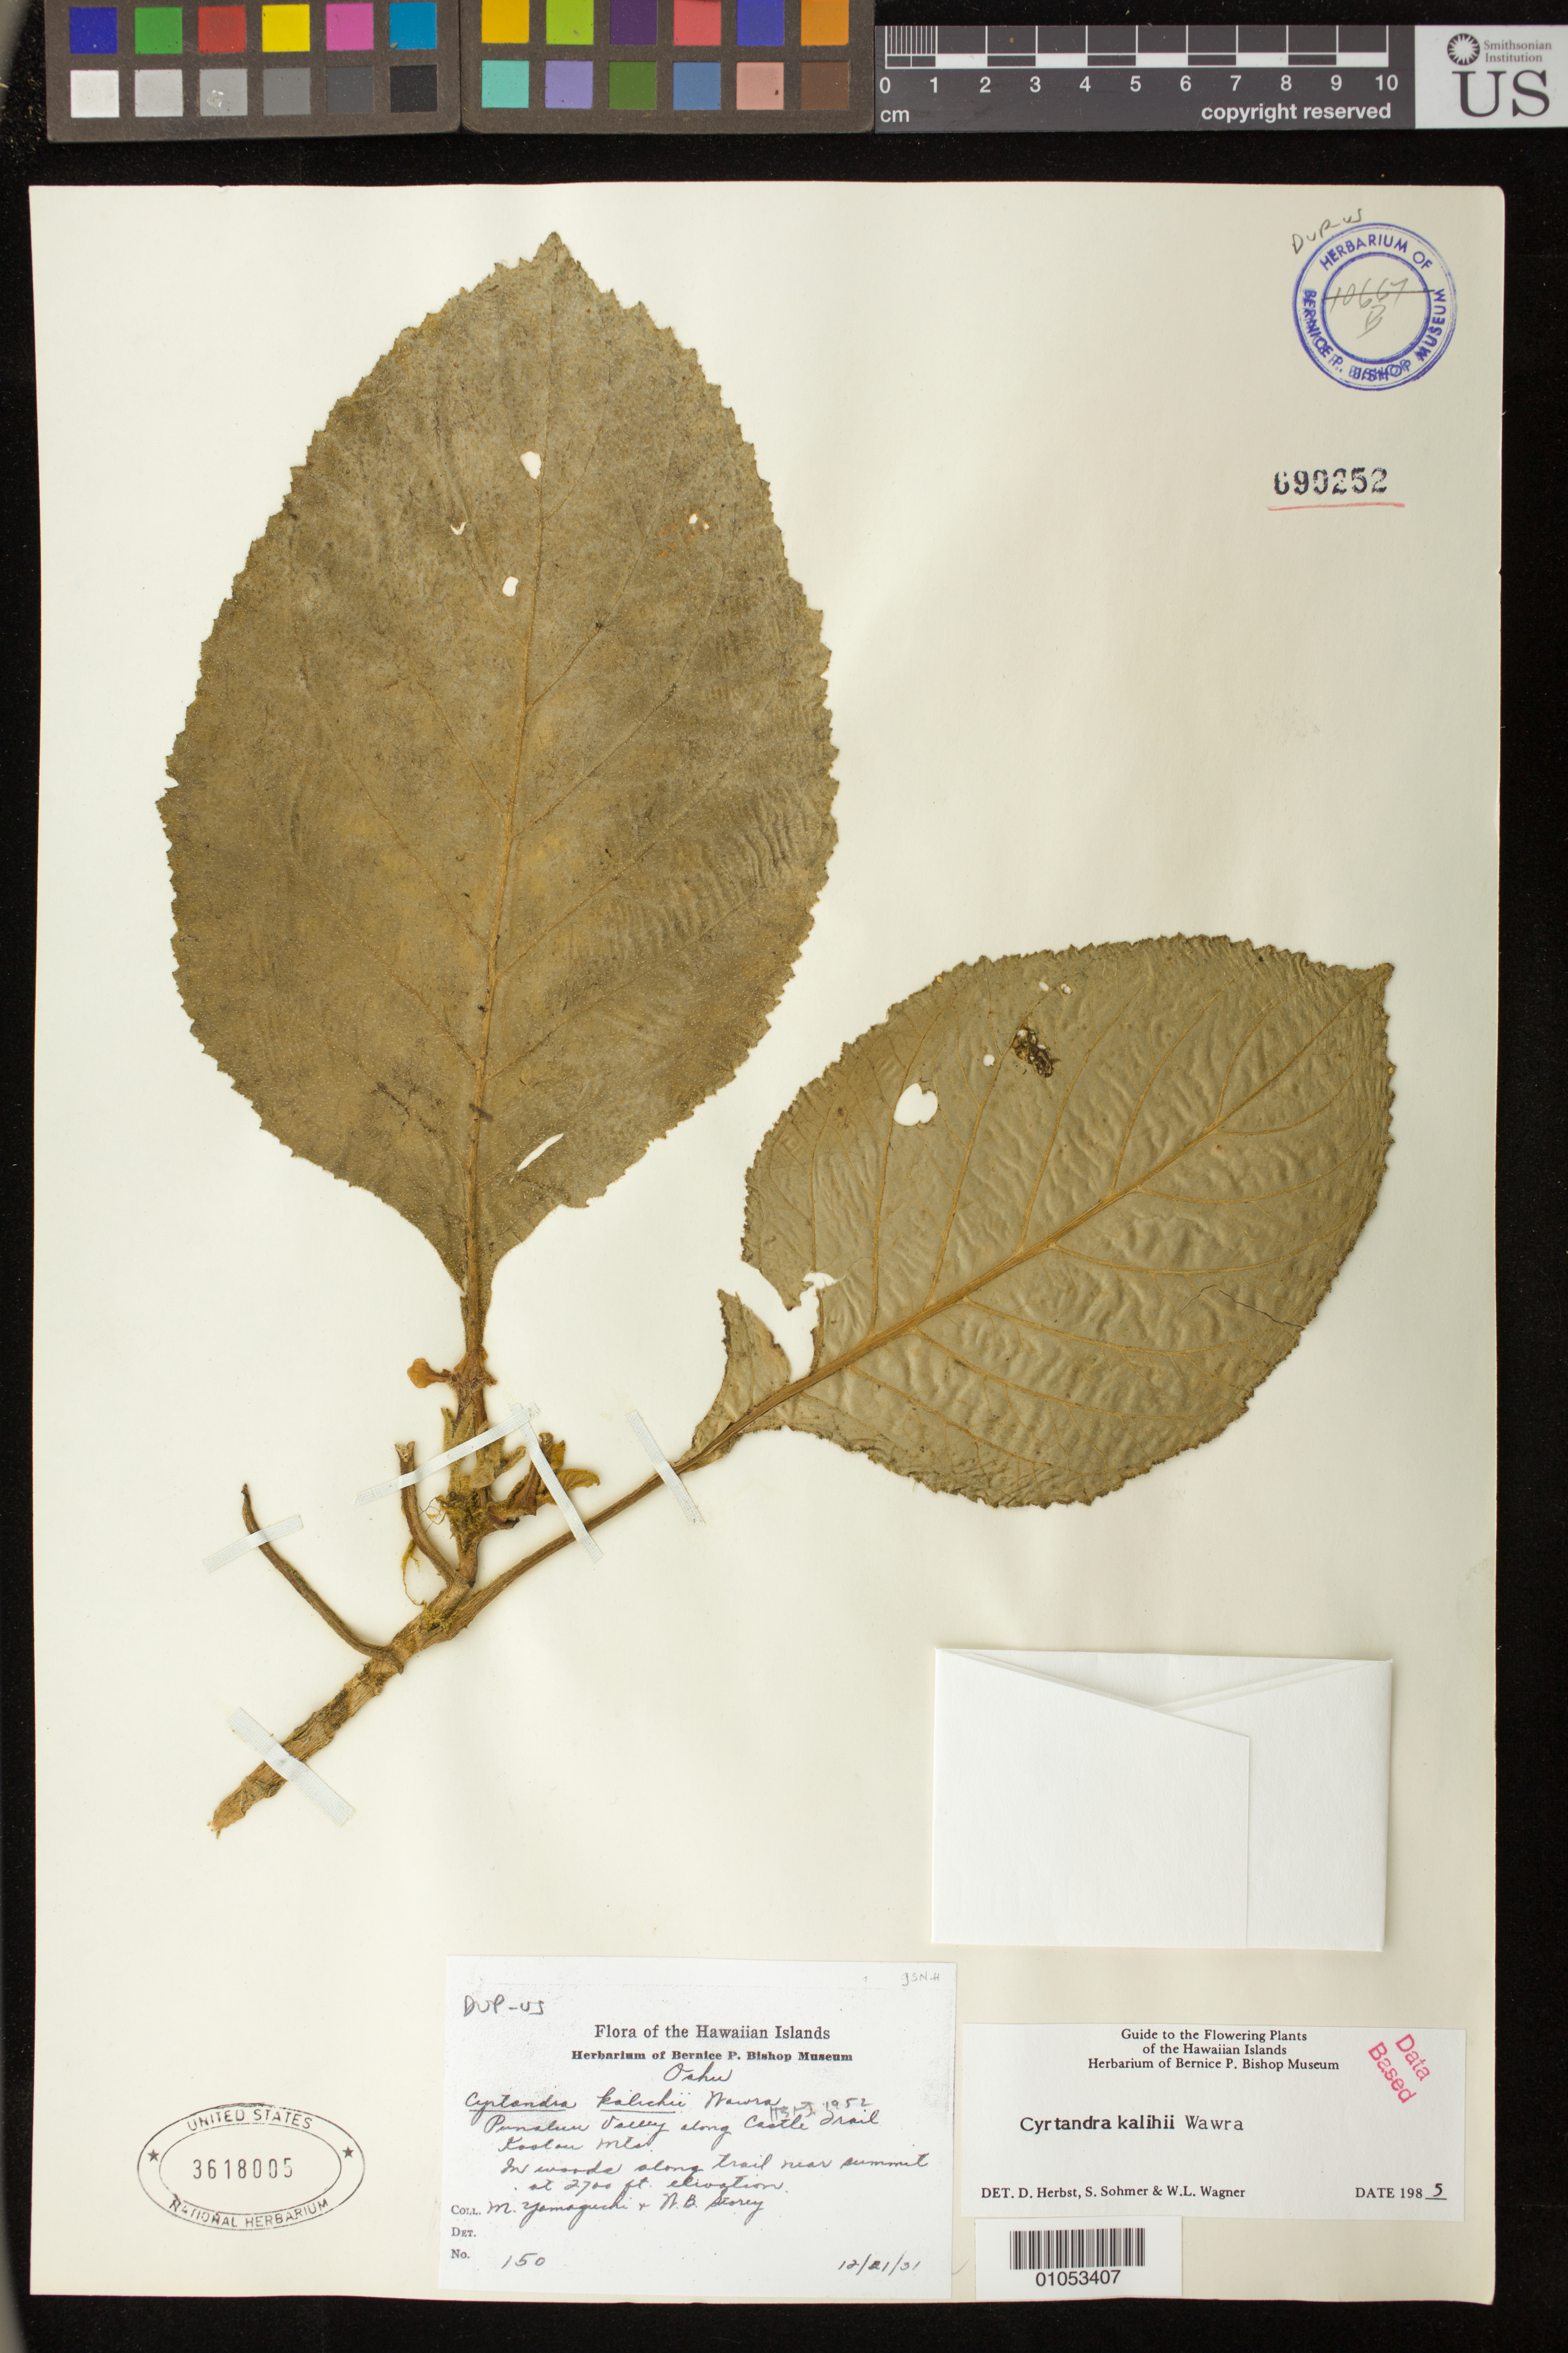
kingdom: Plantae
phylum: Tracheophyta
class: Magnoliopsida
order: Lamiales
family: Gesneriaceae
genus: Cyrtandra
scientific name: Cyrtandra kalichii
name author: Wawra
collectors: M. Yamaguchi & N. Storey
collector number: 150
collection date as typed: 21 Dec 1931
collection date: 1931-12-21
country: United States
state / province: Hawaii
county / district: Honolulu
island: Oahu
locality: Punaluu Valley along Castle Trail, Koolau Mts.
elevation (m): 823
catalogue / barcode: US 3618005